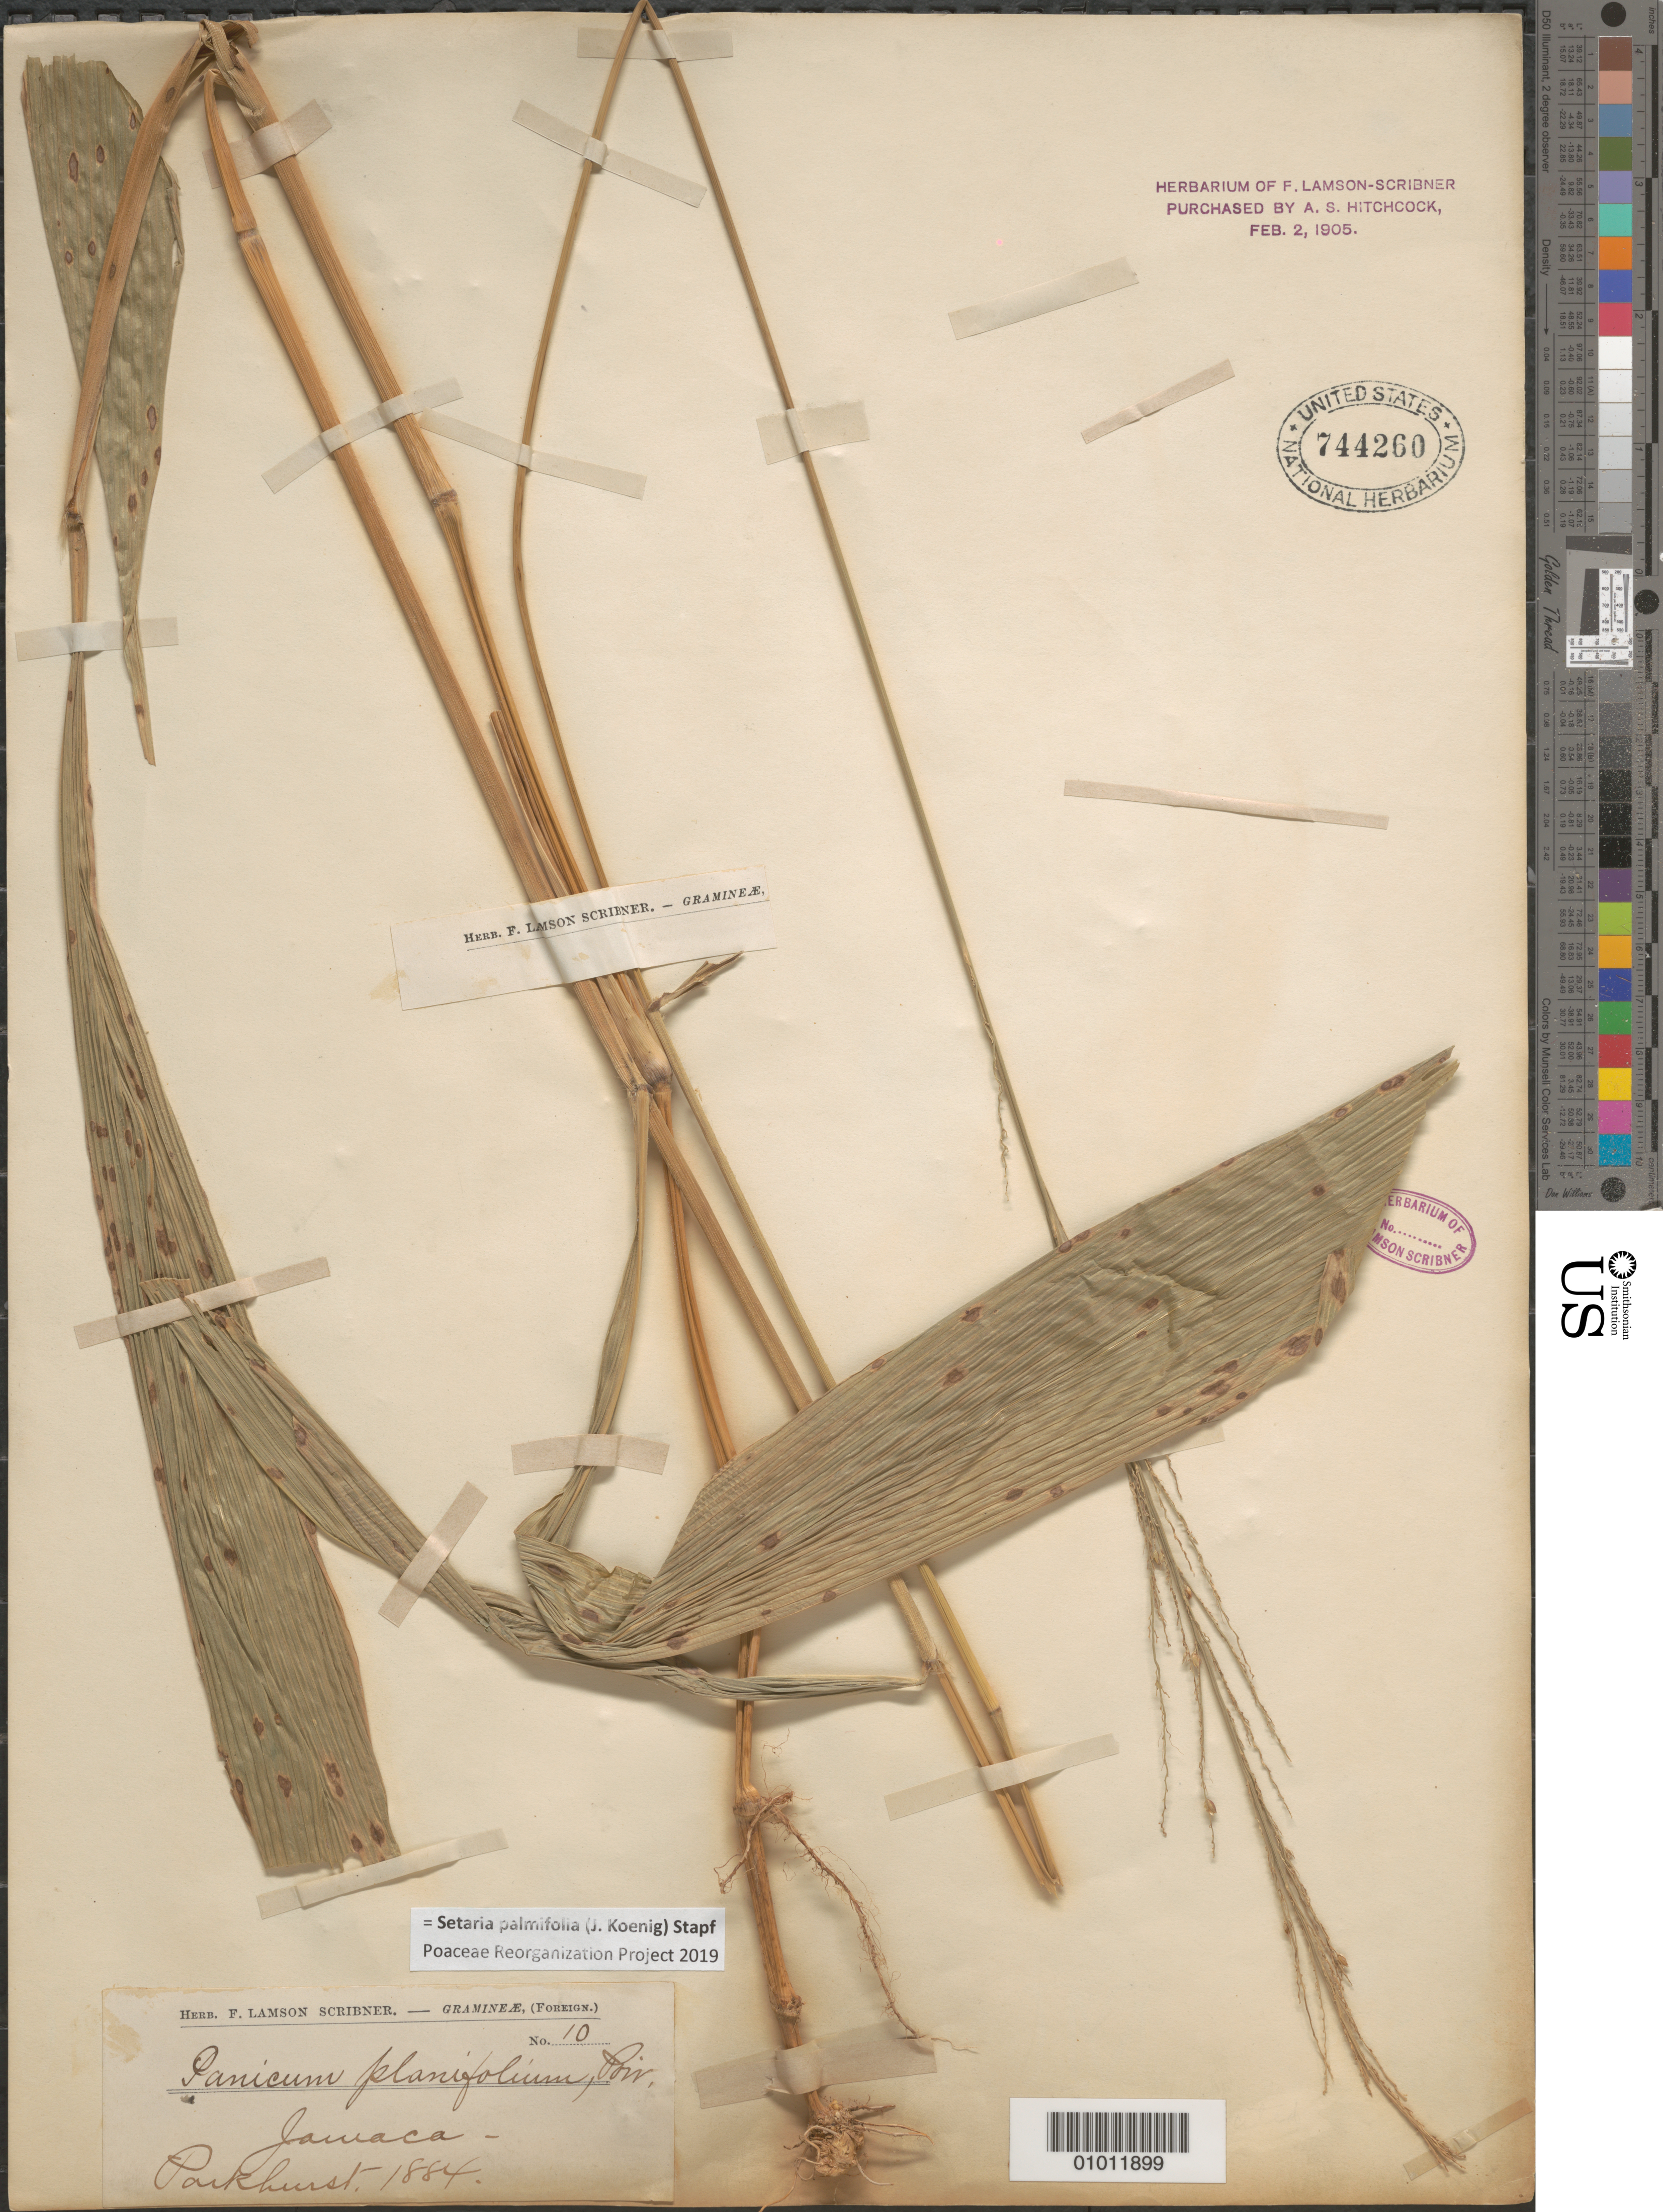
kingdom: Plantae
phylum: Tracheophyta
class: Liliopsida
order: Poales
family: Poaceae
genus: Setaria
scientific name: Setaria palmifolia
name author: (J. Koenig) Stapf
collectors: F. L. Scribner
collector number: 10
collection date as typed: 1884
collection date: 1884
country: Jamaica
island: Jamaica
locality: Parkhurst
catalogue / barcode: US 744260